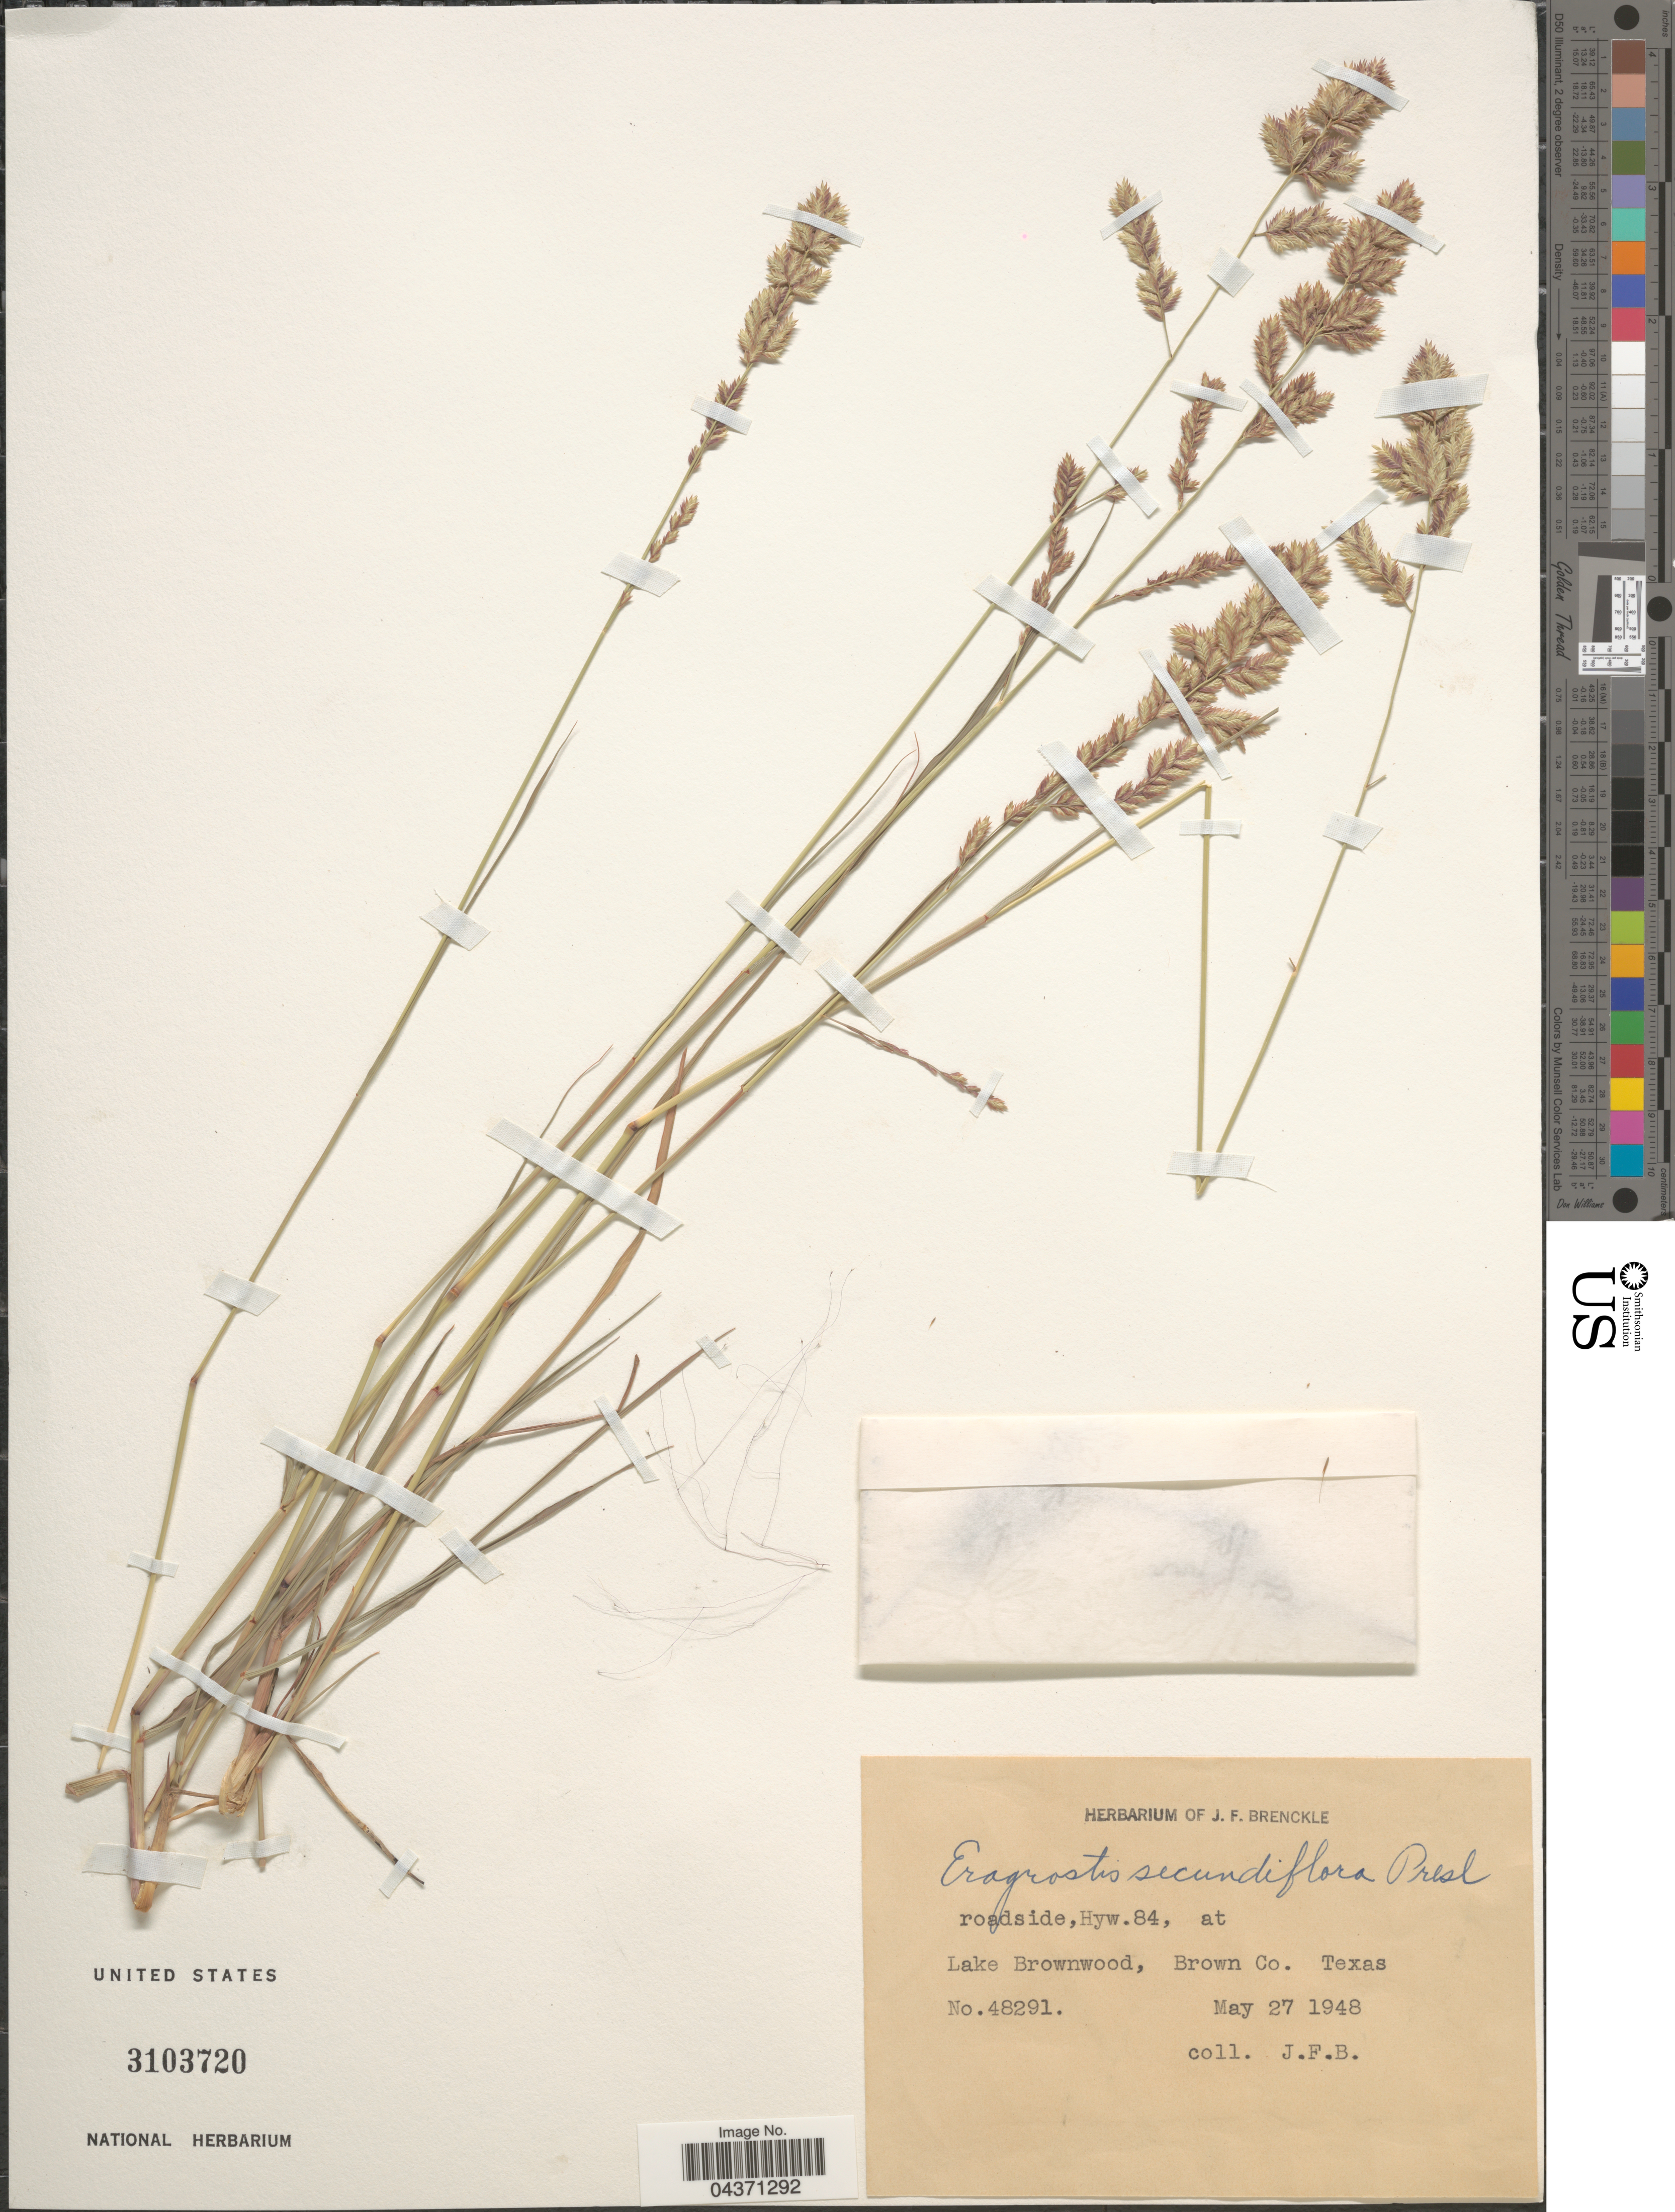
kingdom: Plantae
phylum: Tracheophyta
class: Liliopsida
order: Poales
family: Poaceae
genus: Eragrostis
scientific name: Eragrostis secundiflora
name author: J. Presl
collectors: J. Brenckle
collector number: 48291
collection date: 1948-05-27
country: United States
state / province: Texas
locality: Roadside, Hyw.84, at Lake Brownwood, Brown Co.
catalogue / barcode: US 3103720